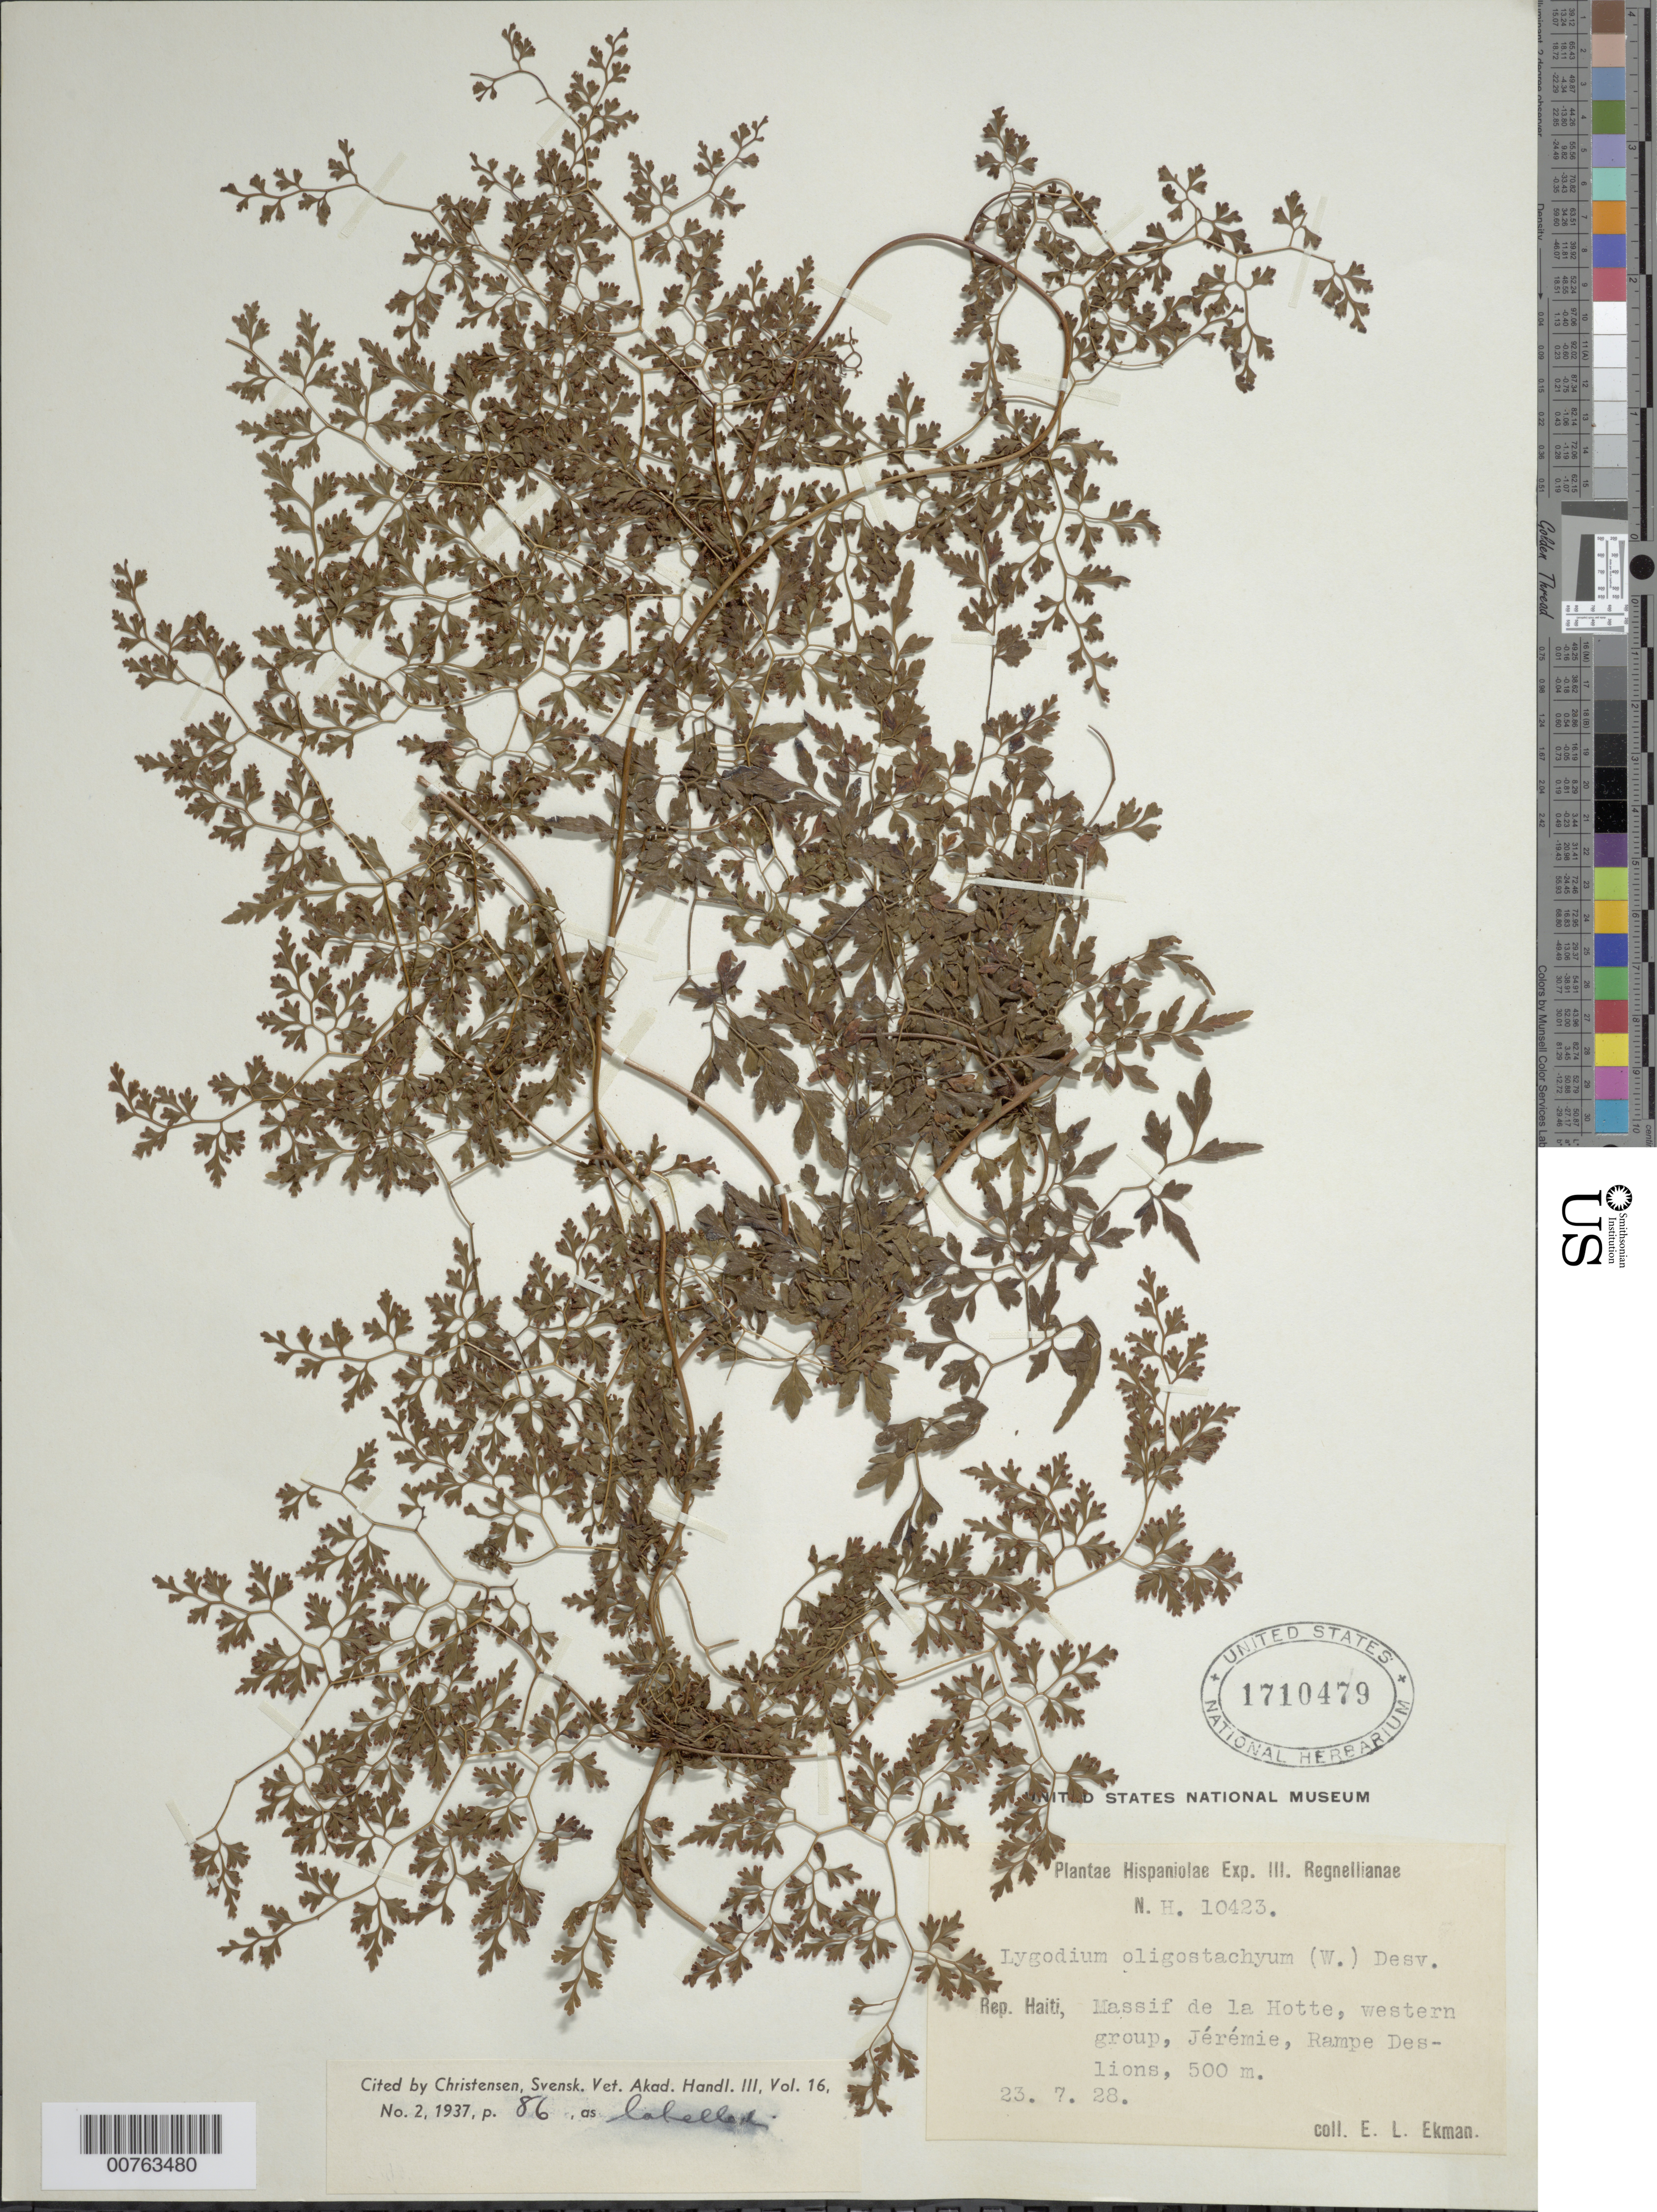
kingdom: Plantae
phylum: Tracheophyta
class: Polypodiopsida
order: Schizaeales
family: Lygodiaceae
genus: Lygodium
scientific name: Lygodium oligostachyum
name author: (Willd.) Desv.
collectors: E. L. Ekman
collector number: H 10423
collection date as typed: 23 Jul 1928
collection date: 1928-07-23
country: Haiti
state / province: Sud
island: Hispaniola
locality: Massif de la Hotte, western group, Jérémie, Rampe Deslions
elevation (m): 500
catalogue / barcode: US 1710479